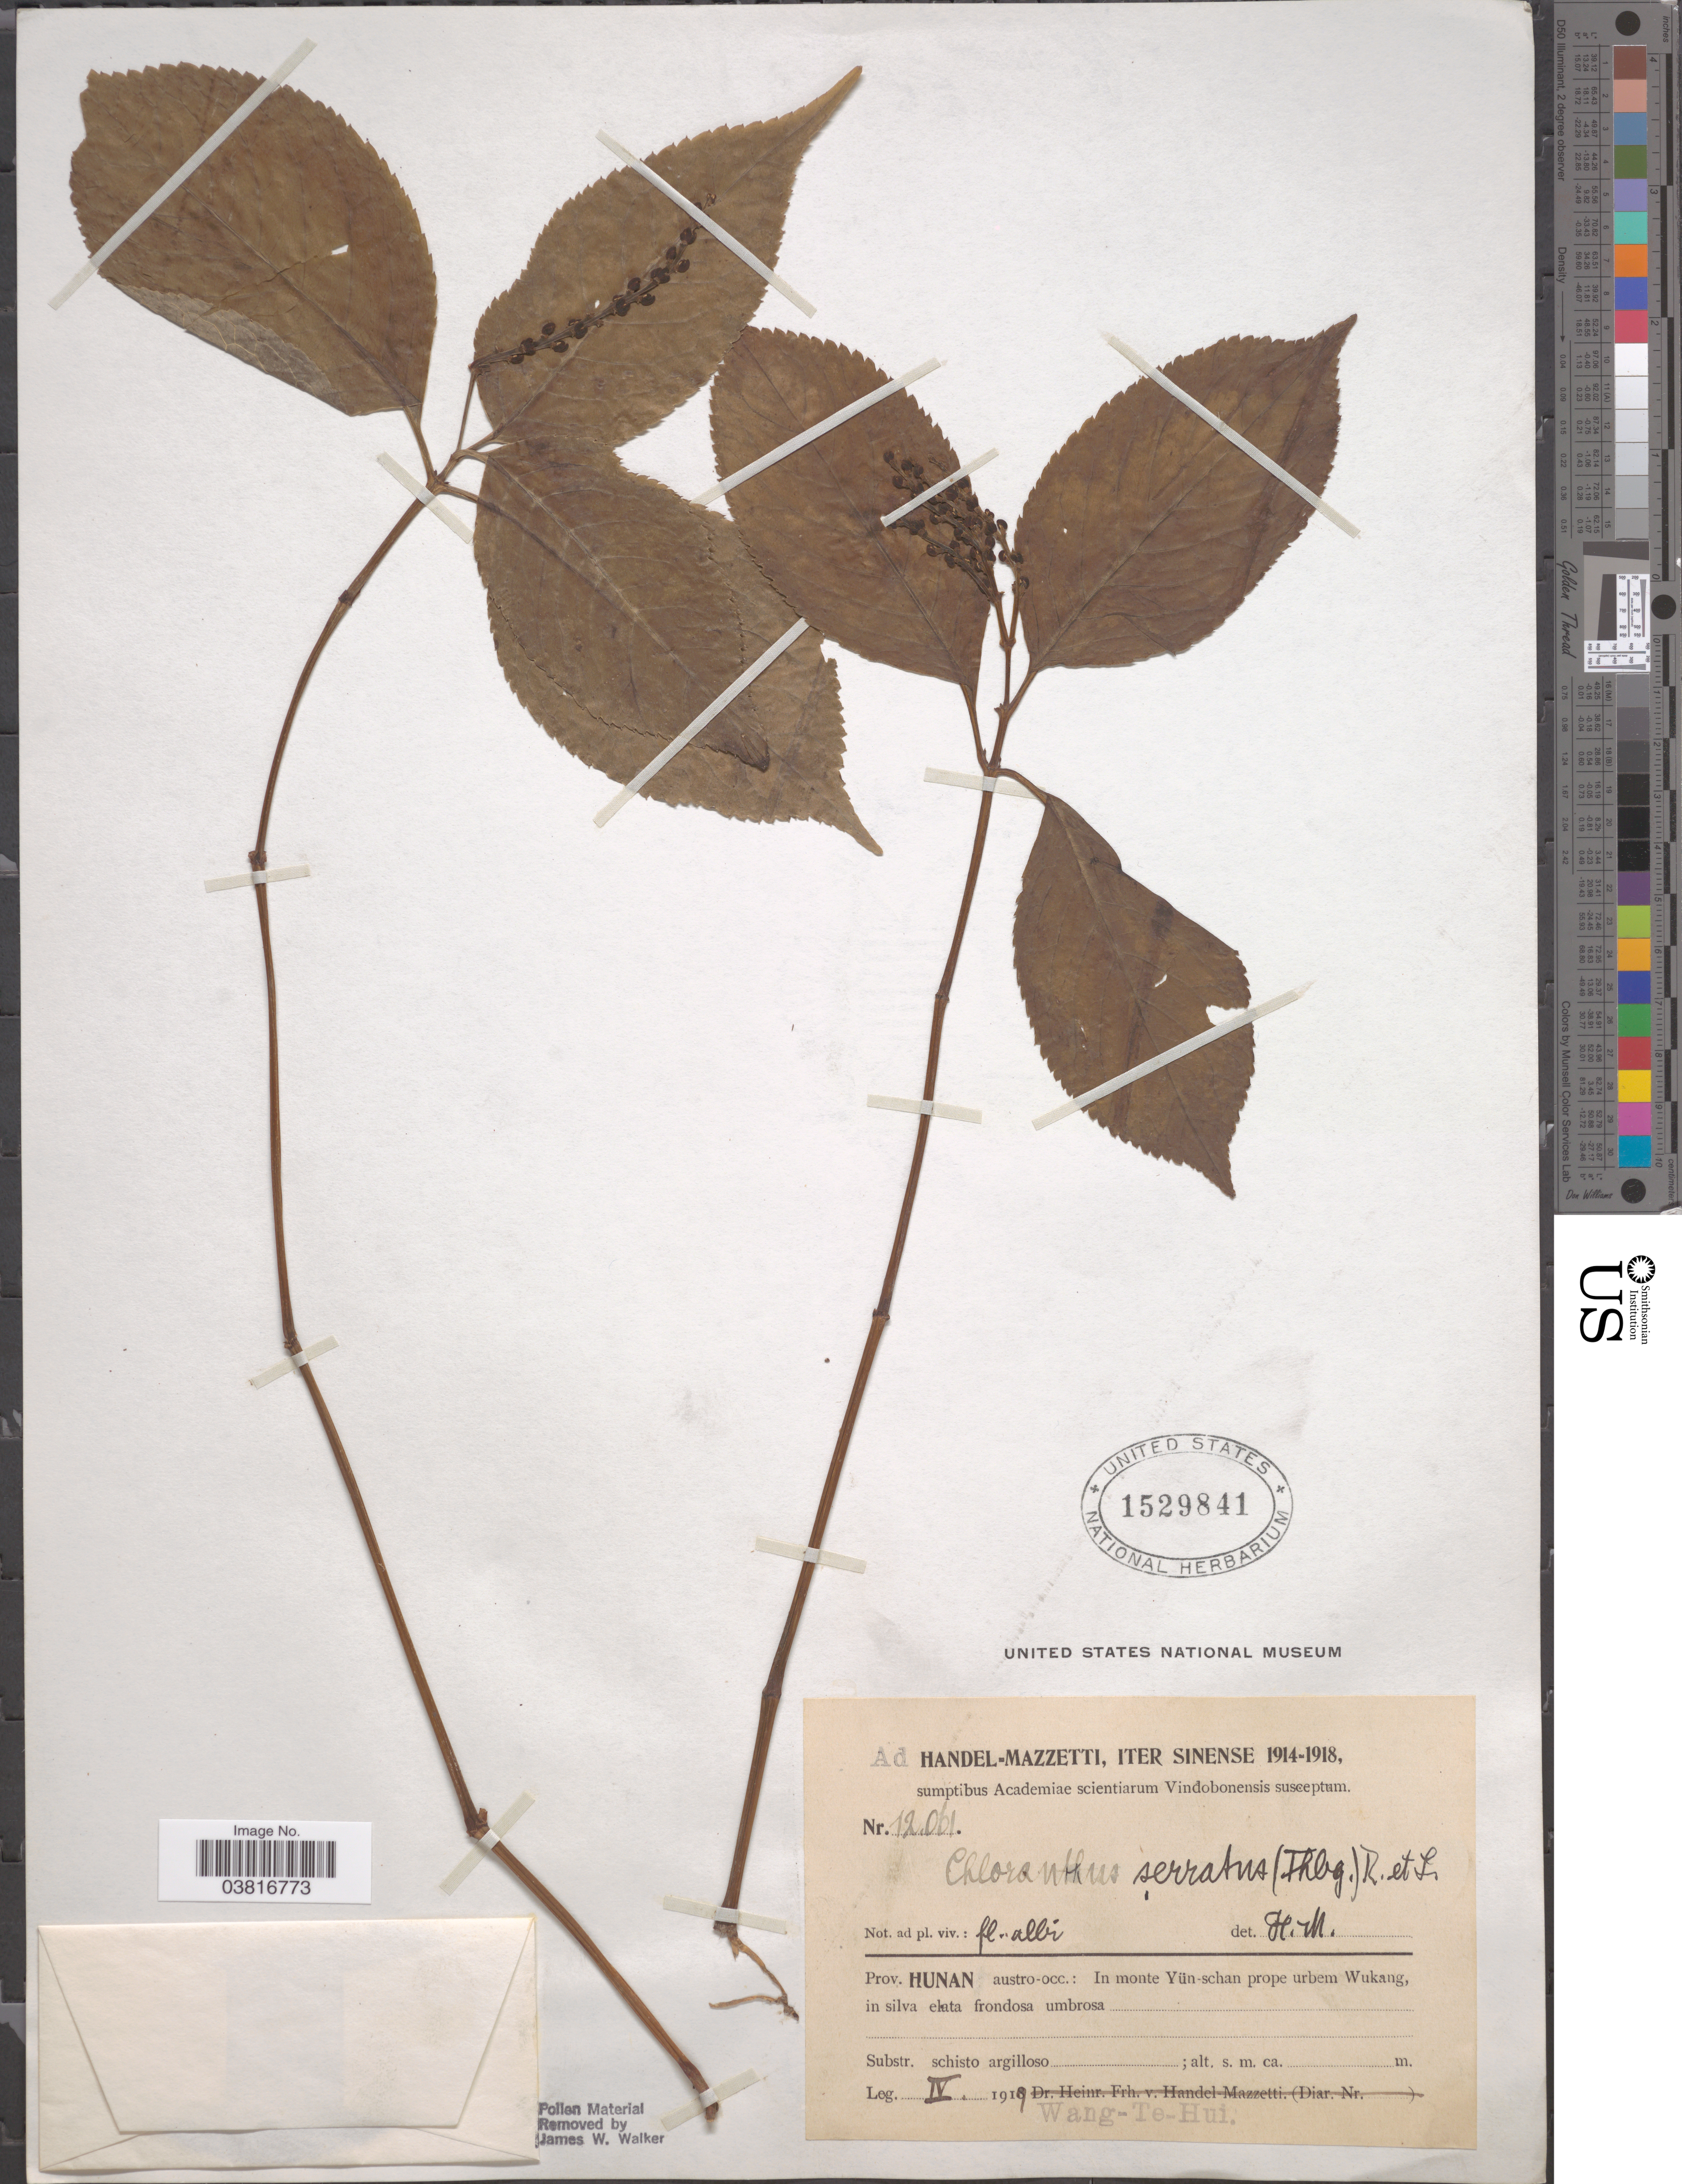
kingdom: Plantae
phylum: Tracheophyta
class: Magnoliopsida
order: Chloranthales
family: Chloranthaceae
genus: Chloranthus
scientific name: Chloranthus serratus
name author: (Thunb.) Roem. & Schult.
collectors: T. H. Wang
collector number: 12061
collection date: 1919-04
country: China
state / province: Hunan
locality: Prov. Hunan austro-occ.: In monte Yün-schan prope urbem Wukang, in silva elata frondosa umbrosa.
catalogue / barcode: US 1529841